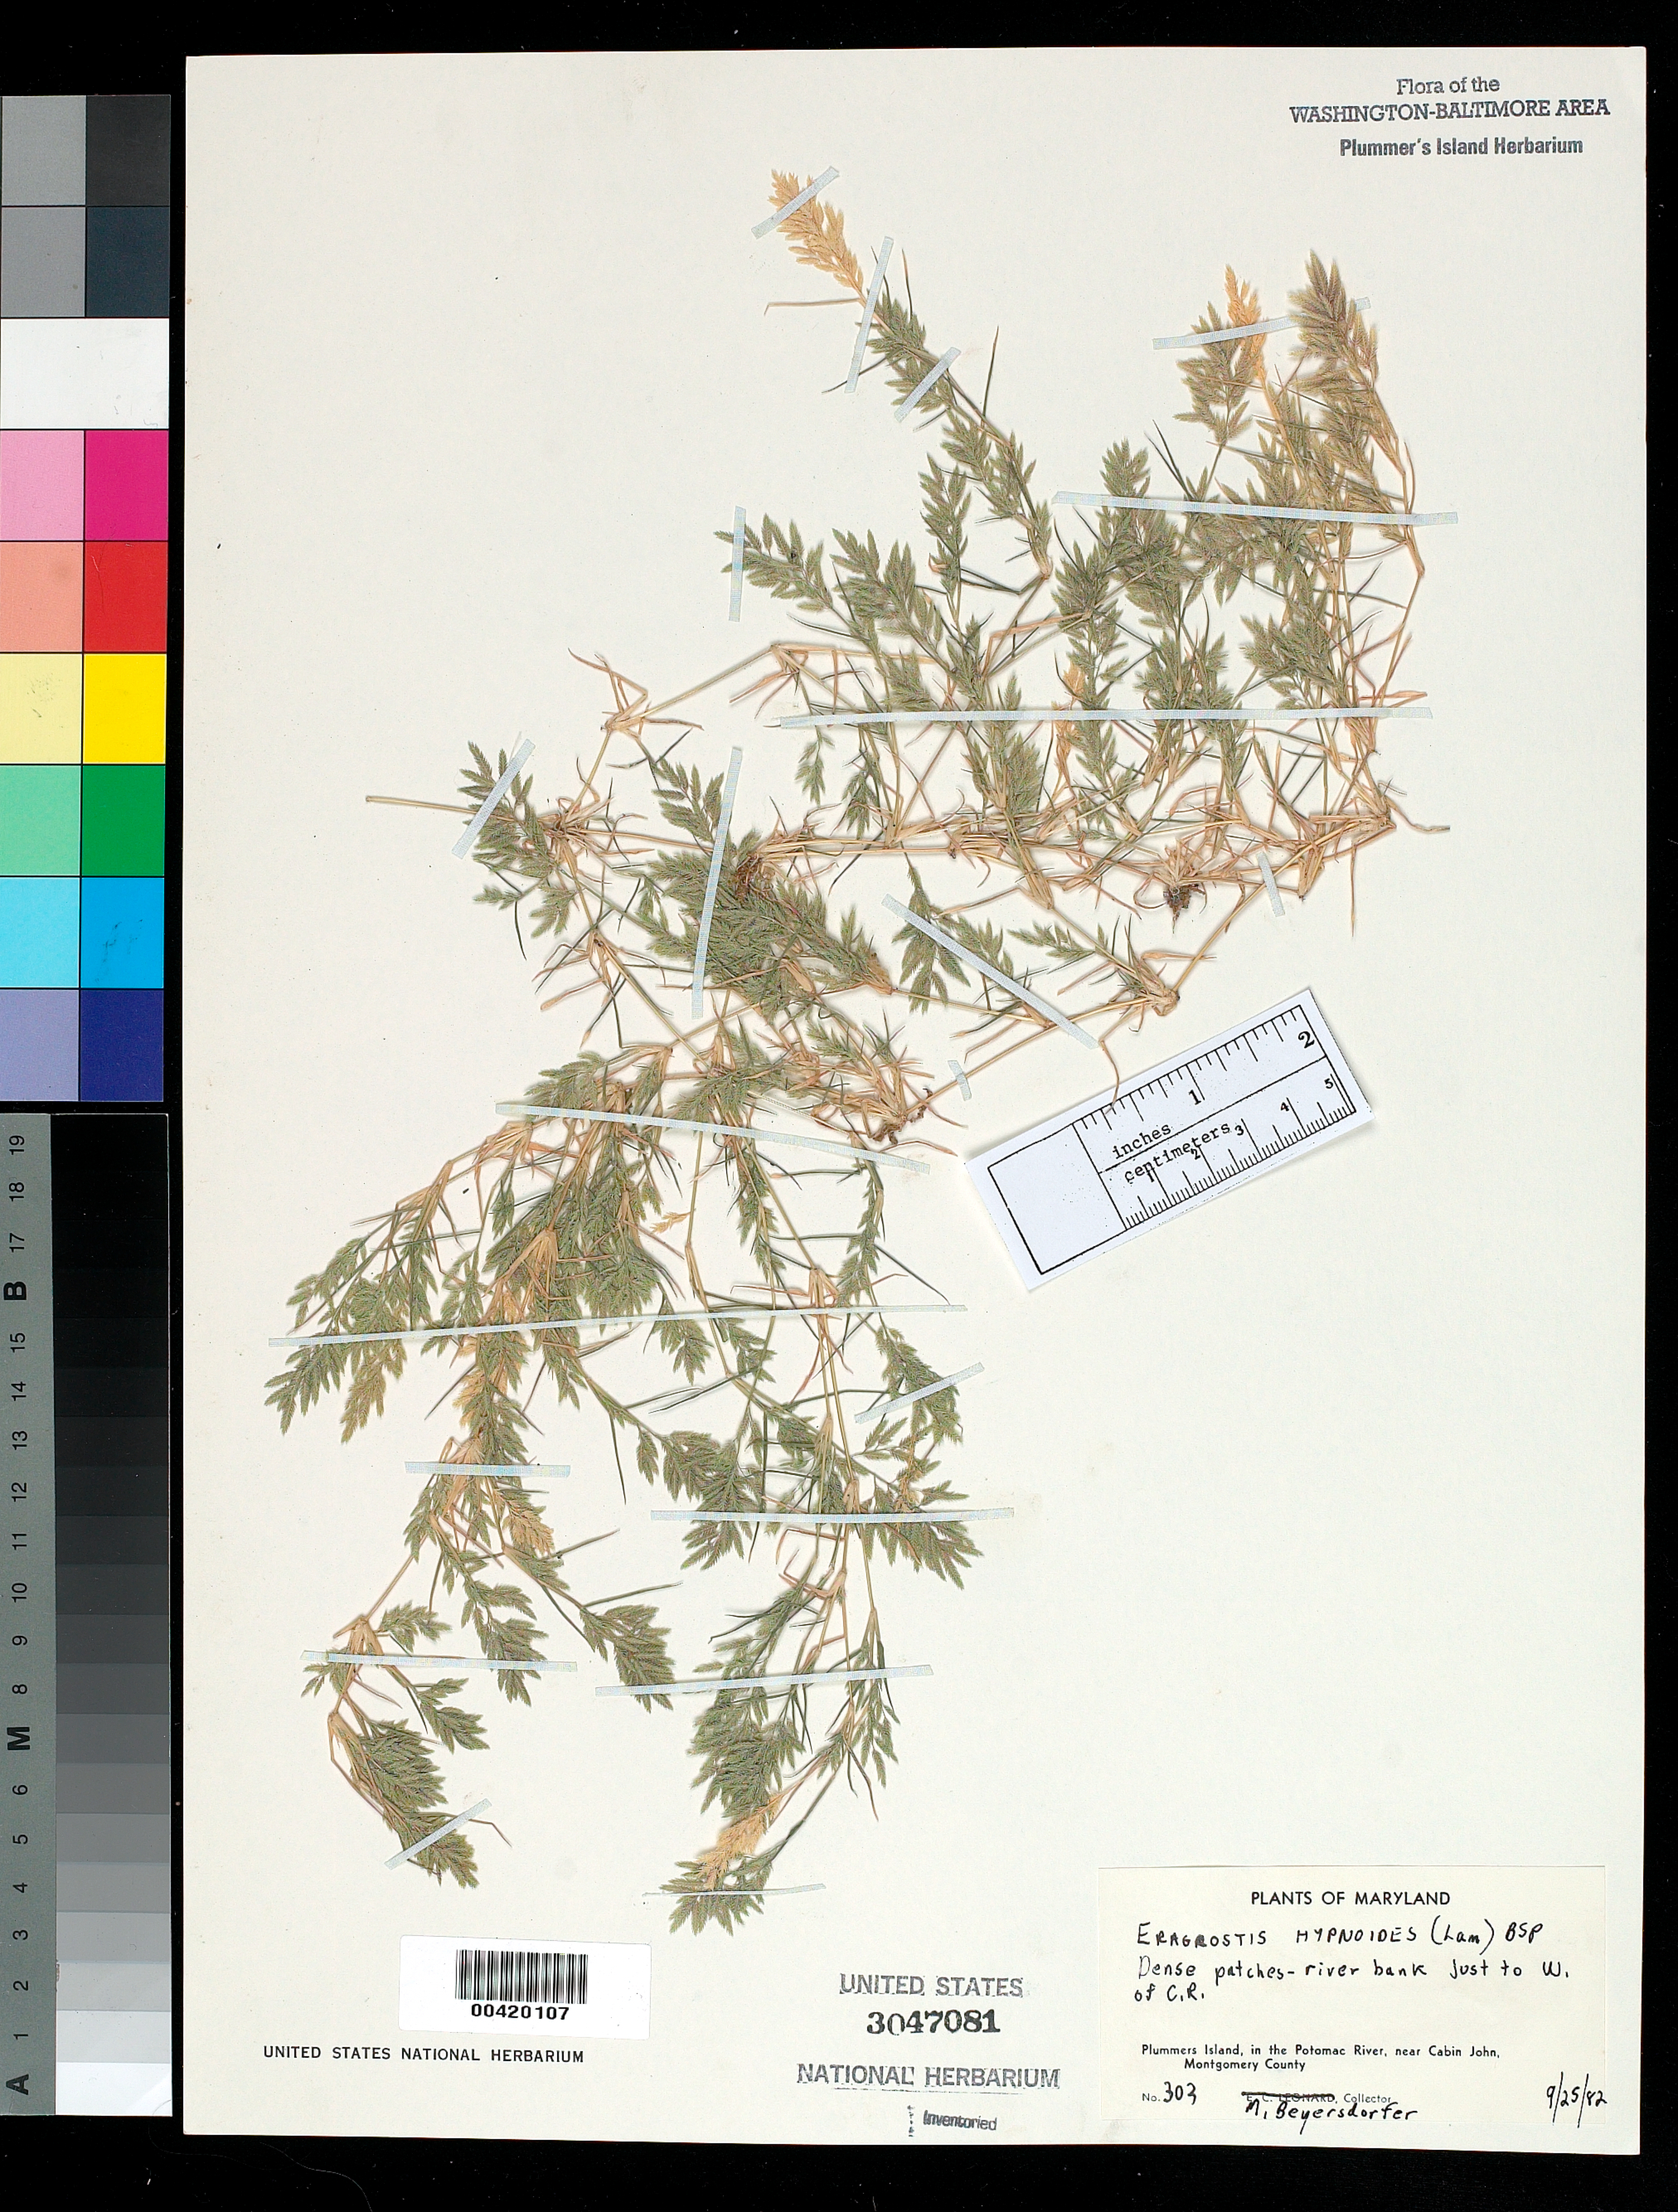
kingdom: Plantae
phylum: Tracheophyta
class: Liliopsida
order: Poales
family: Poaceae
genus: Eragrostis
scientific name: Eragrostis hypnoides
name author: (Lam.) Britton, Stearns & Poggenb.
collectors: M. Beyersdorfer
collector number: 303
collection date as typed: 25 Sep 1982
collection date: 1982-09-25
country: United States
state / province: Maryland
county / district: Montgomery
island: Plummers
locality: Plummer's Island; river bank just to the west of Cabin Rock C. & O. Canal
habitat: River bank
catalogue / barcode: US 3047081